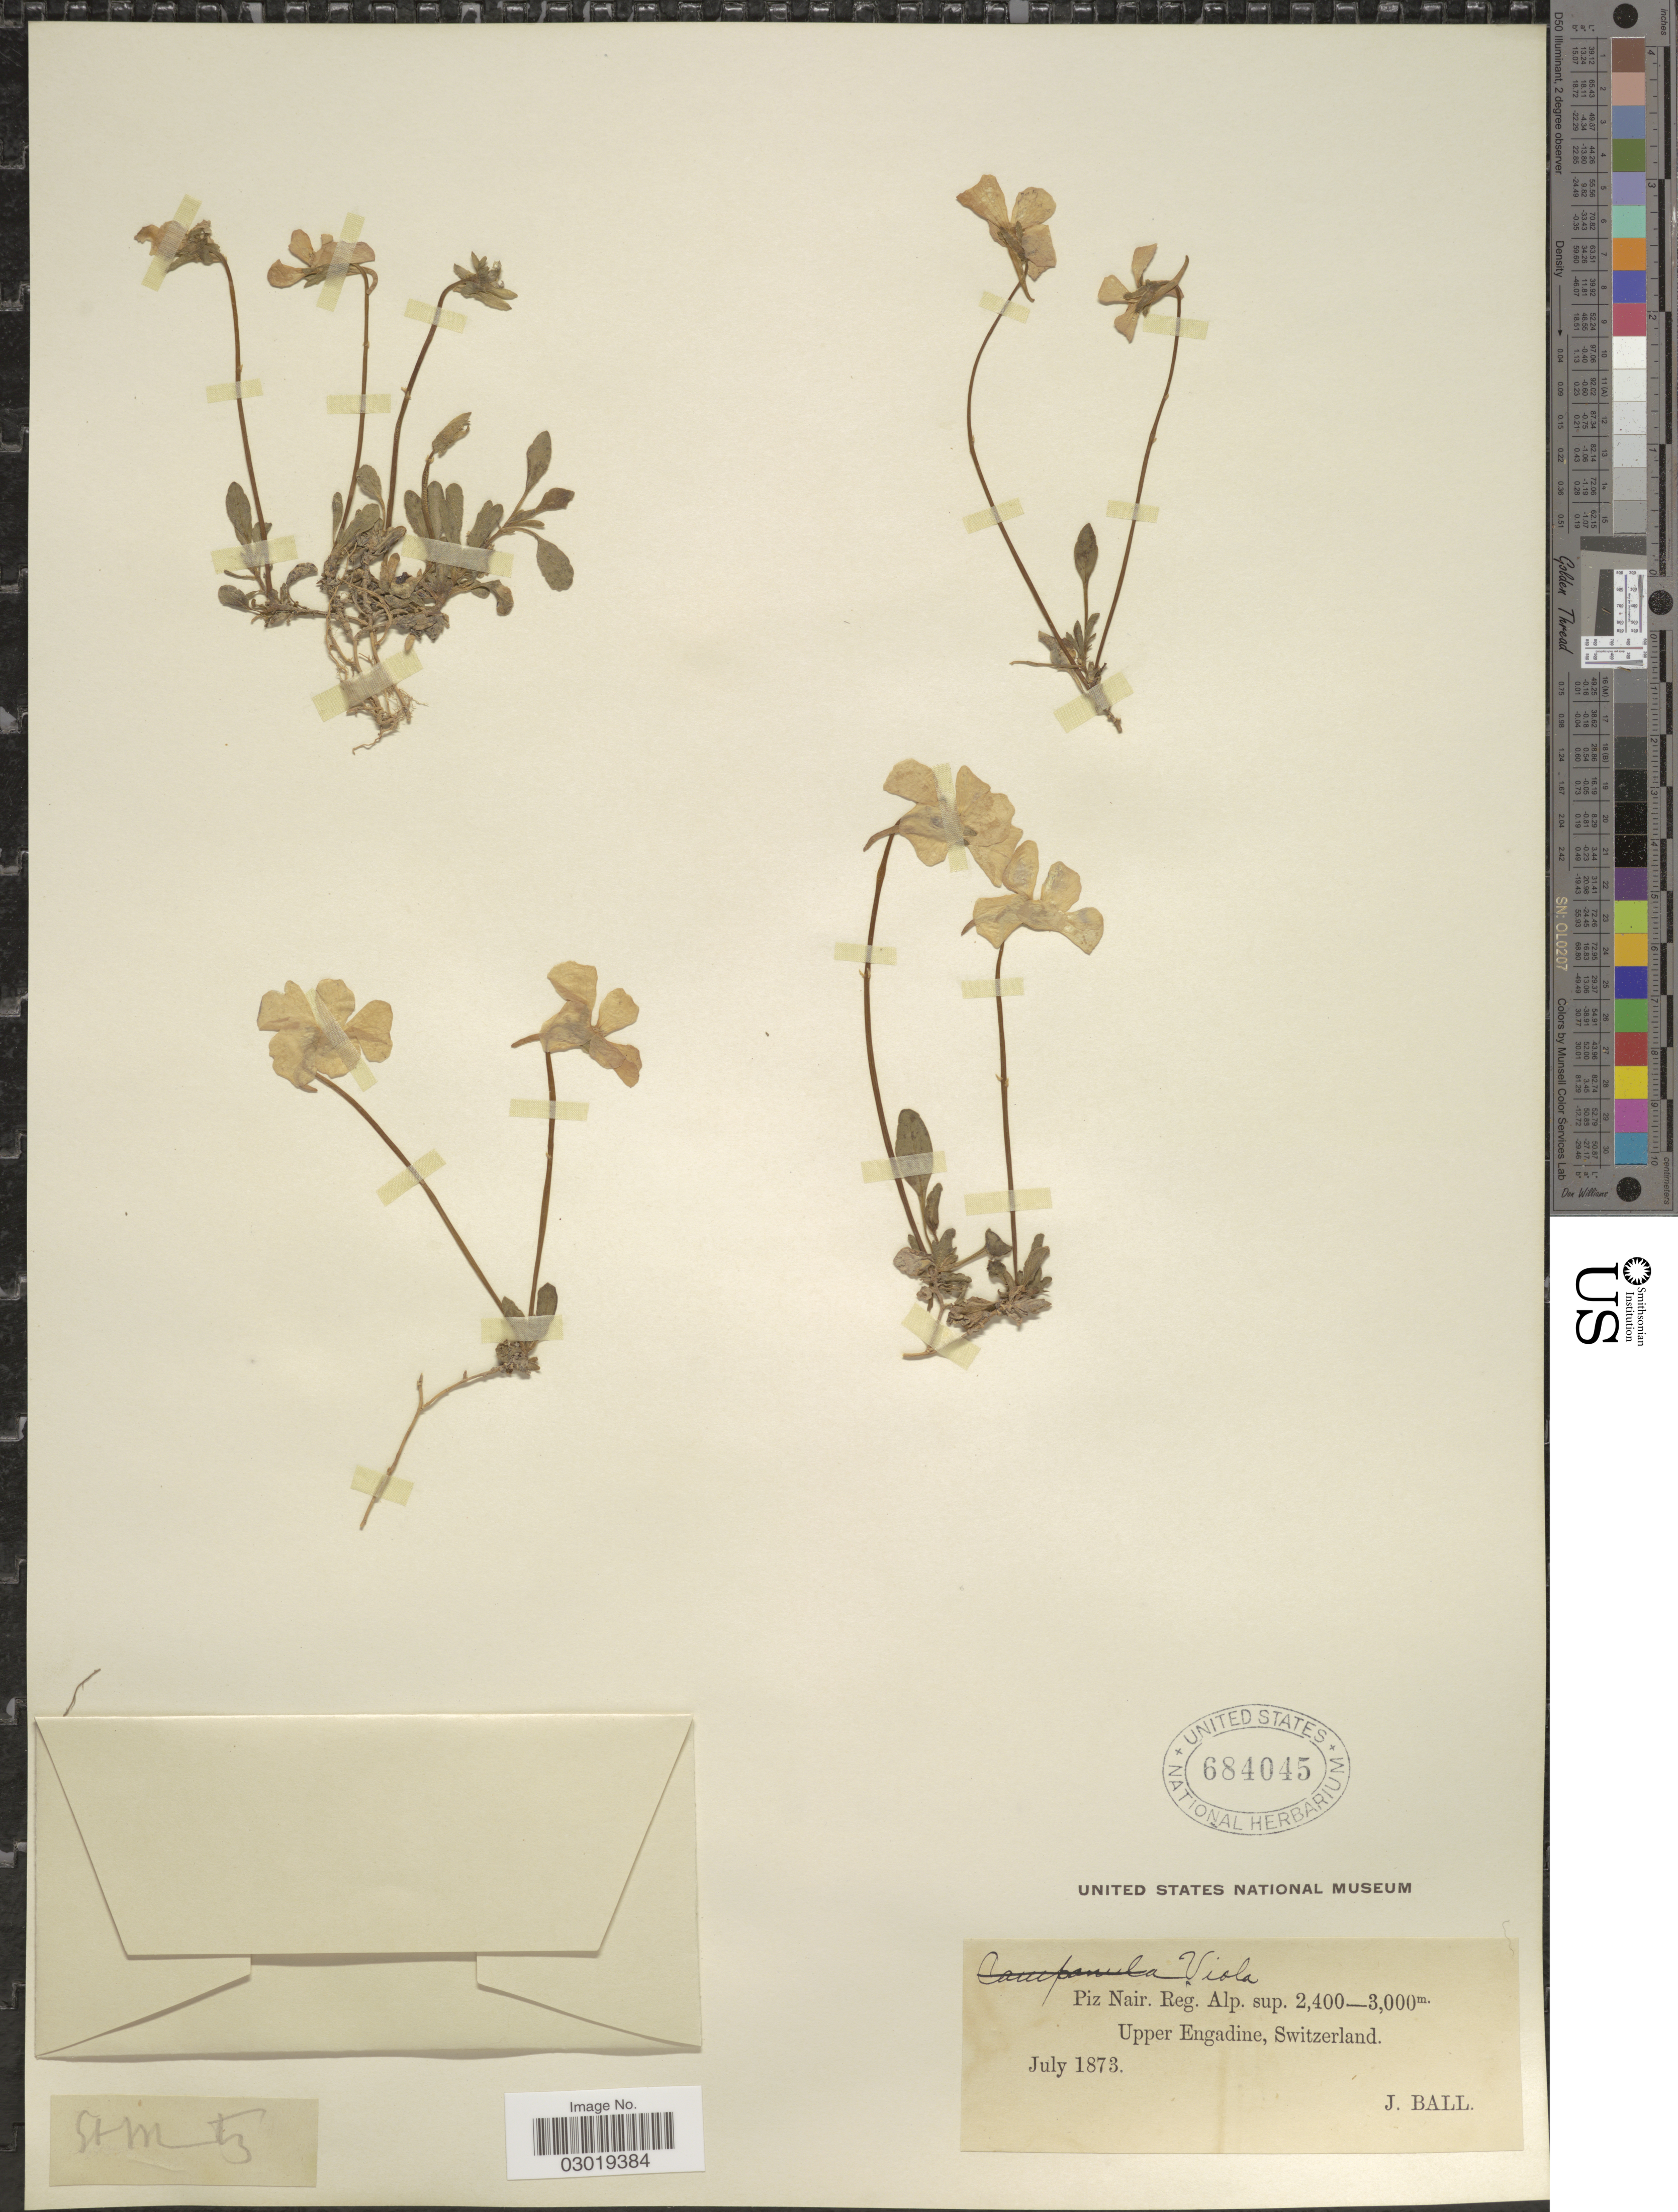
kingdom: Plantae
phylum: Tracheophyta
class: Magnoliopsida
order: Malpighiales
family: Violaceae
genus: Viola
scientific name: Viola sp.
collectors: J. Ball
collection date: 1873-07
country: Switzerland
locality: Piz Nair. Reg. Alp. sup., Upper Engadine.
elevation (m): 2400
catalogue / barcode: US 684045